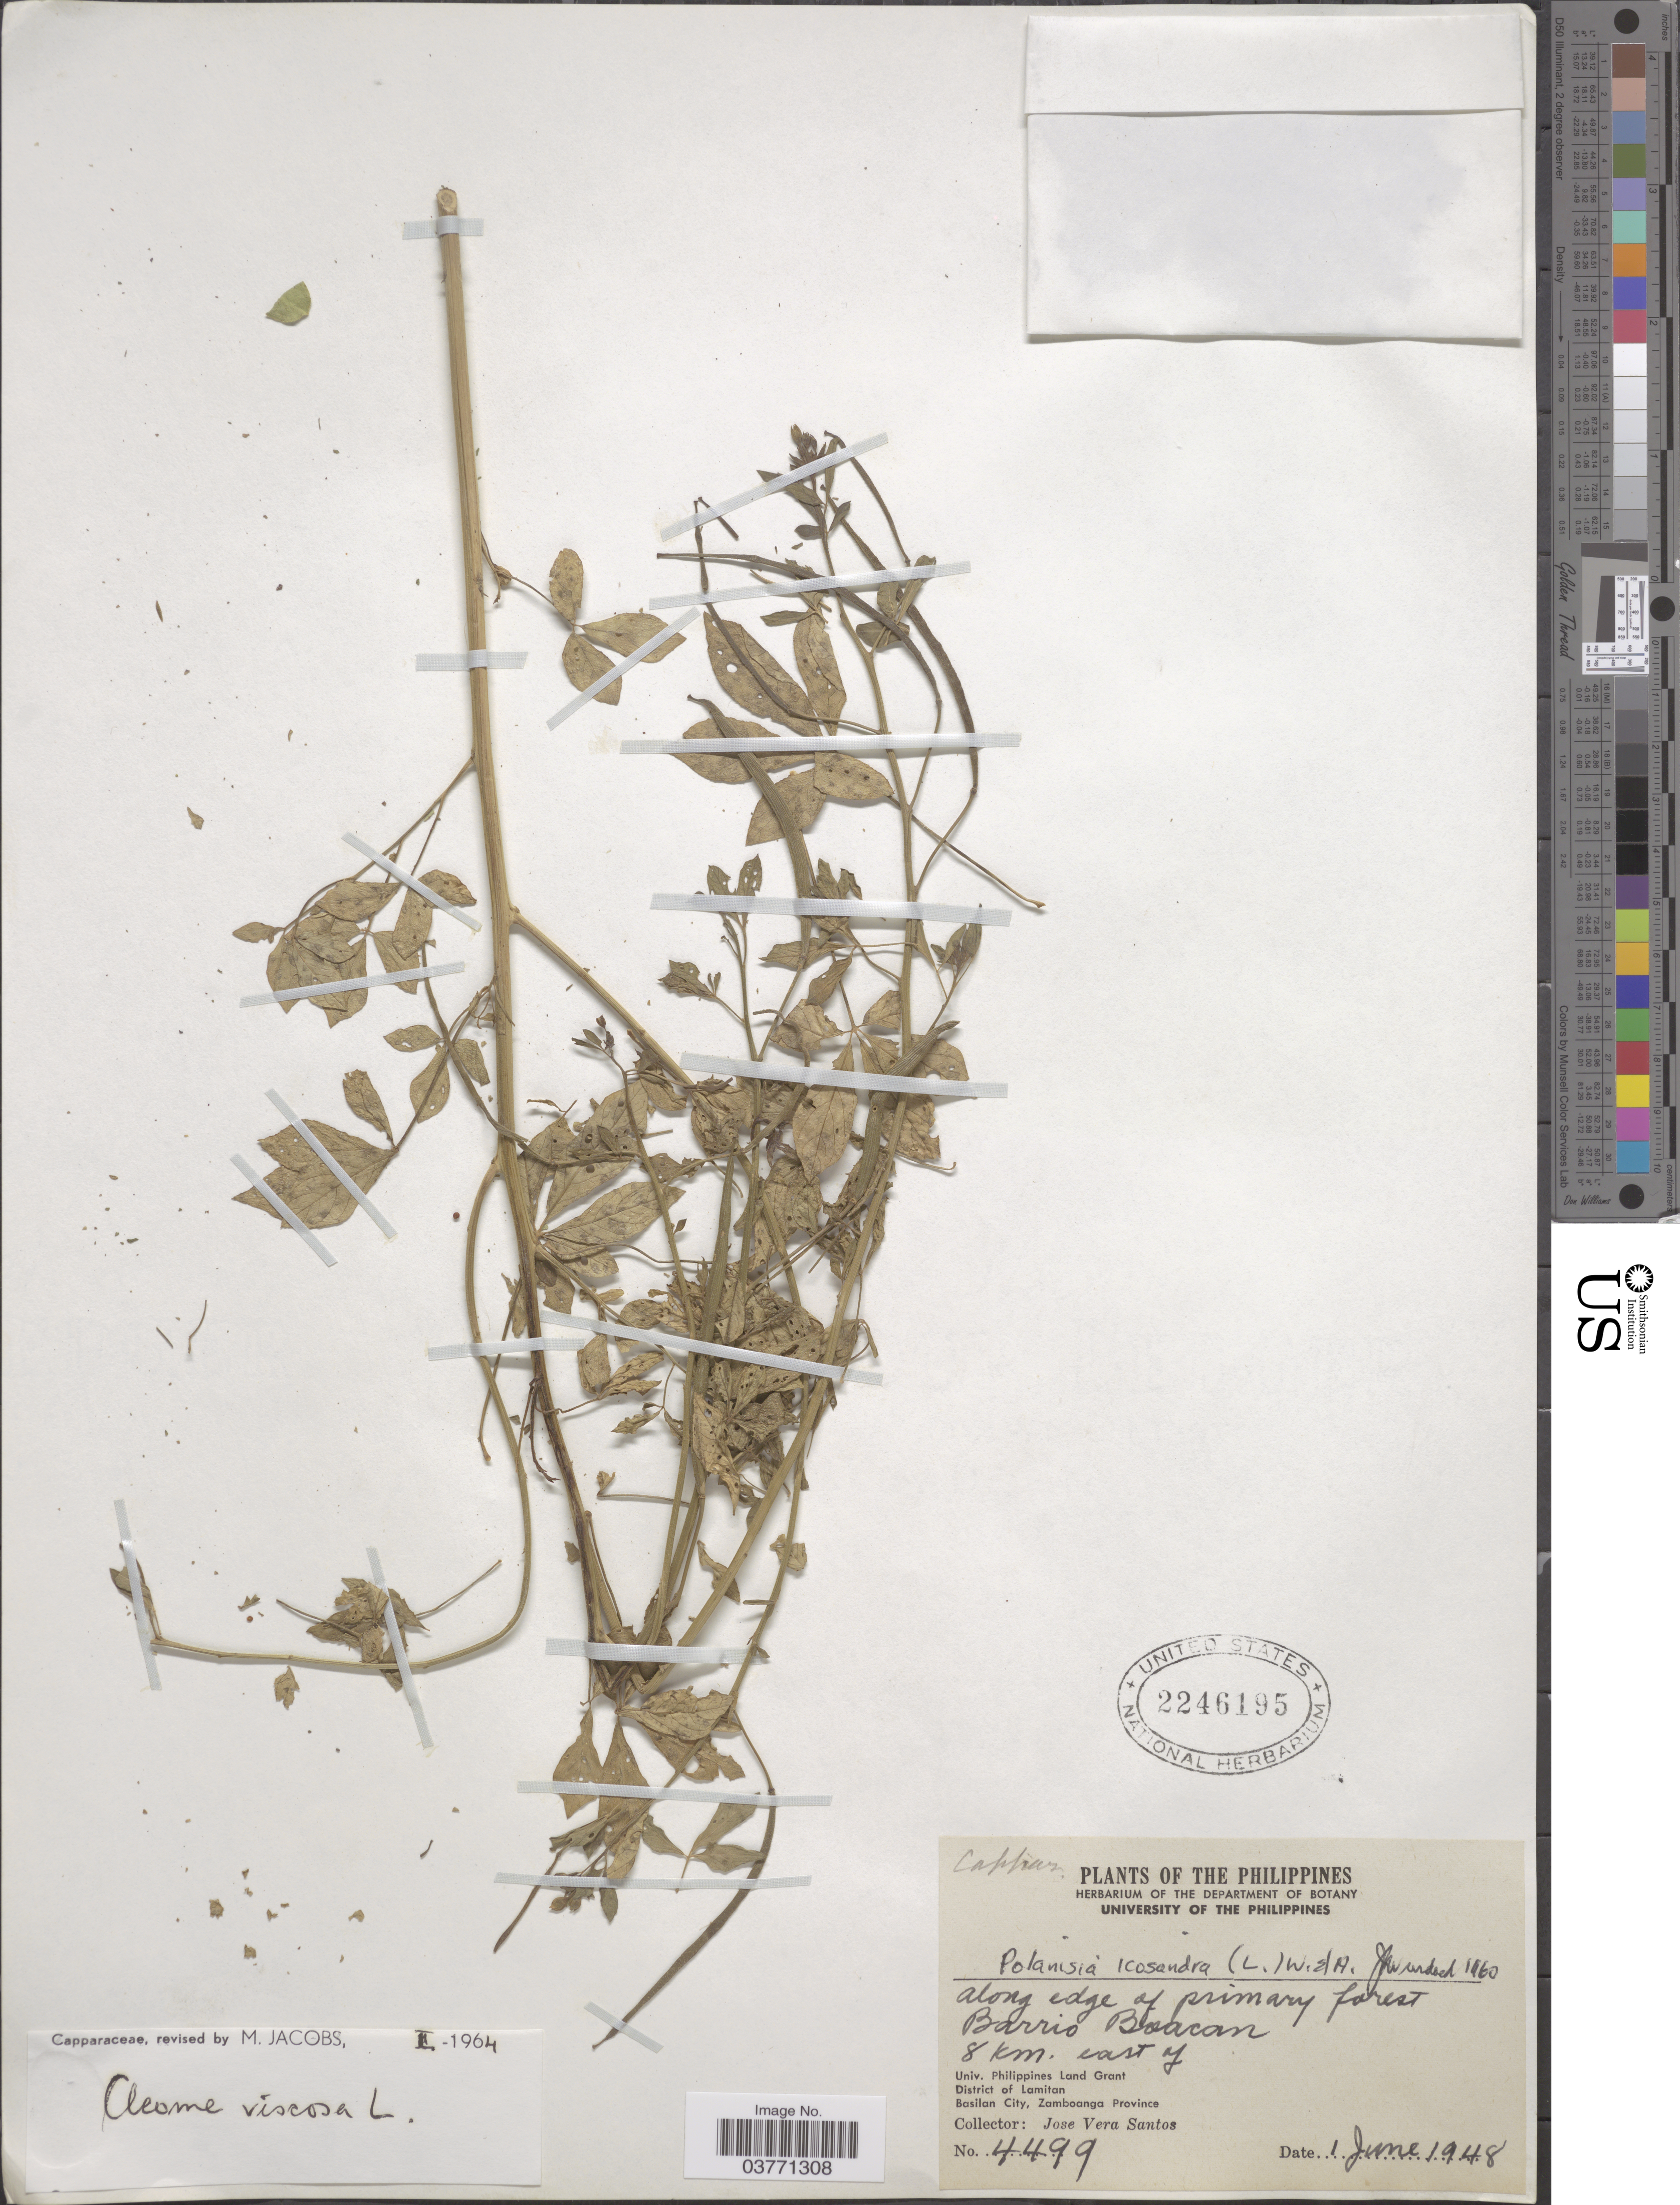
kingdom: Plantae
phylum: Tracheophyta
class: Magnoliopsida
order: Brassicales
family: Cleomaceae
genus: Arivela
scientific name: Arivela viscosa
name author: (L.) Raf.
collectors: J. Santos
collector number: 4499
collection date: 1948-06-01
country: Philippines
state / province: Muslim Mindanao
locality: Along edge of primary forest Bagong Barrio 8 km. east of Univ. Philippines Land Grant. District of Lamitan. Basilan City, Zamboanga Province.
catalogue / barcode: US 2246195